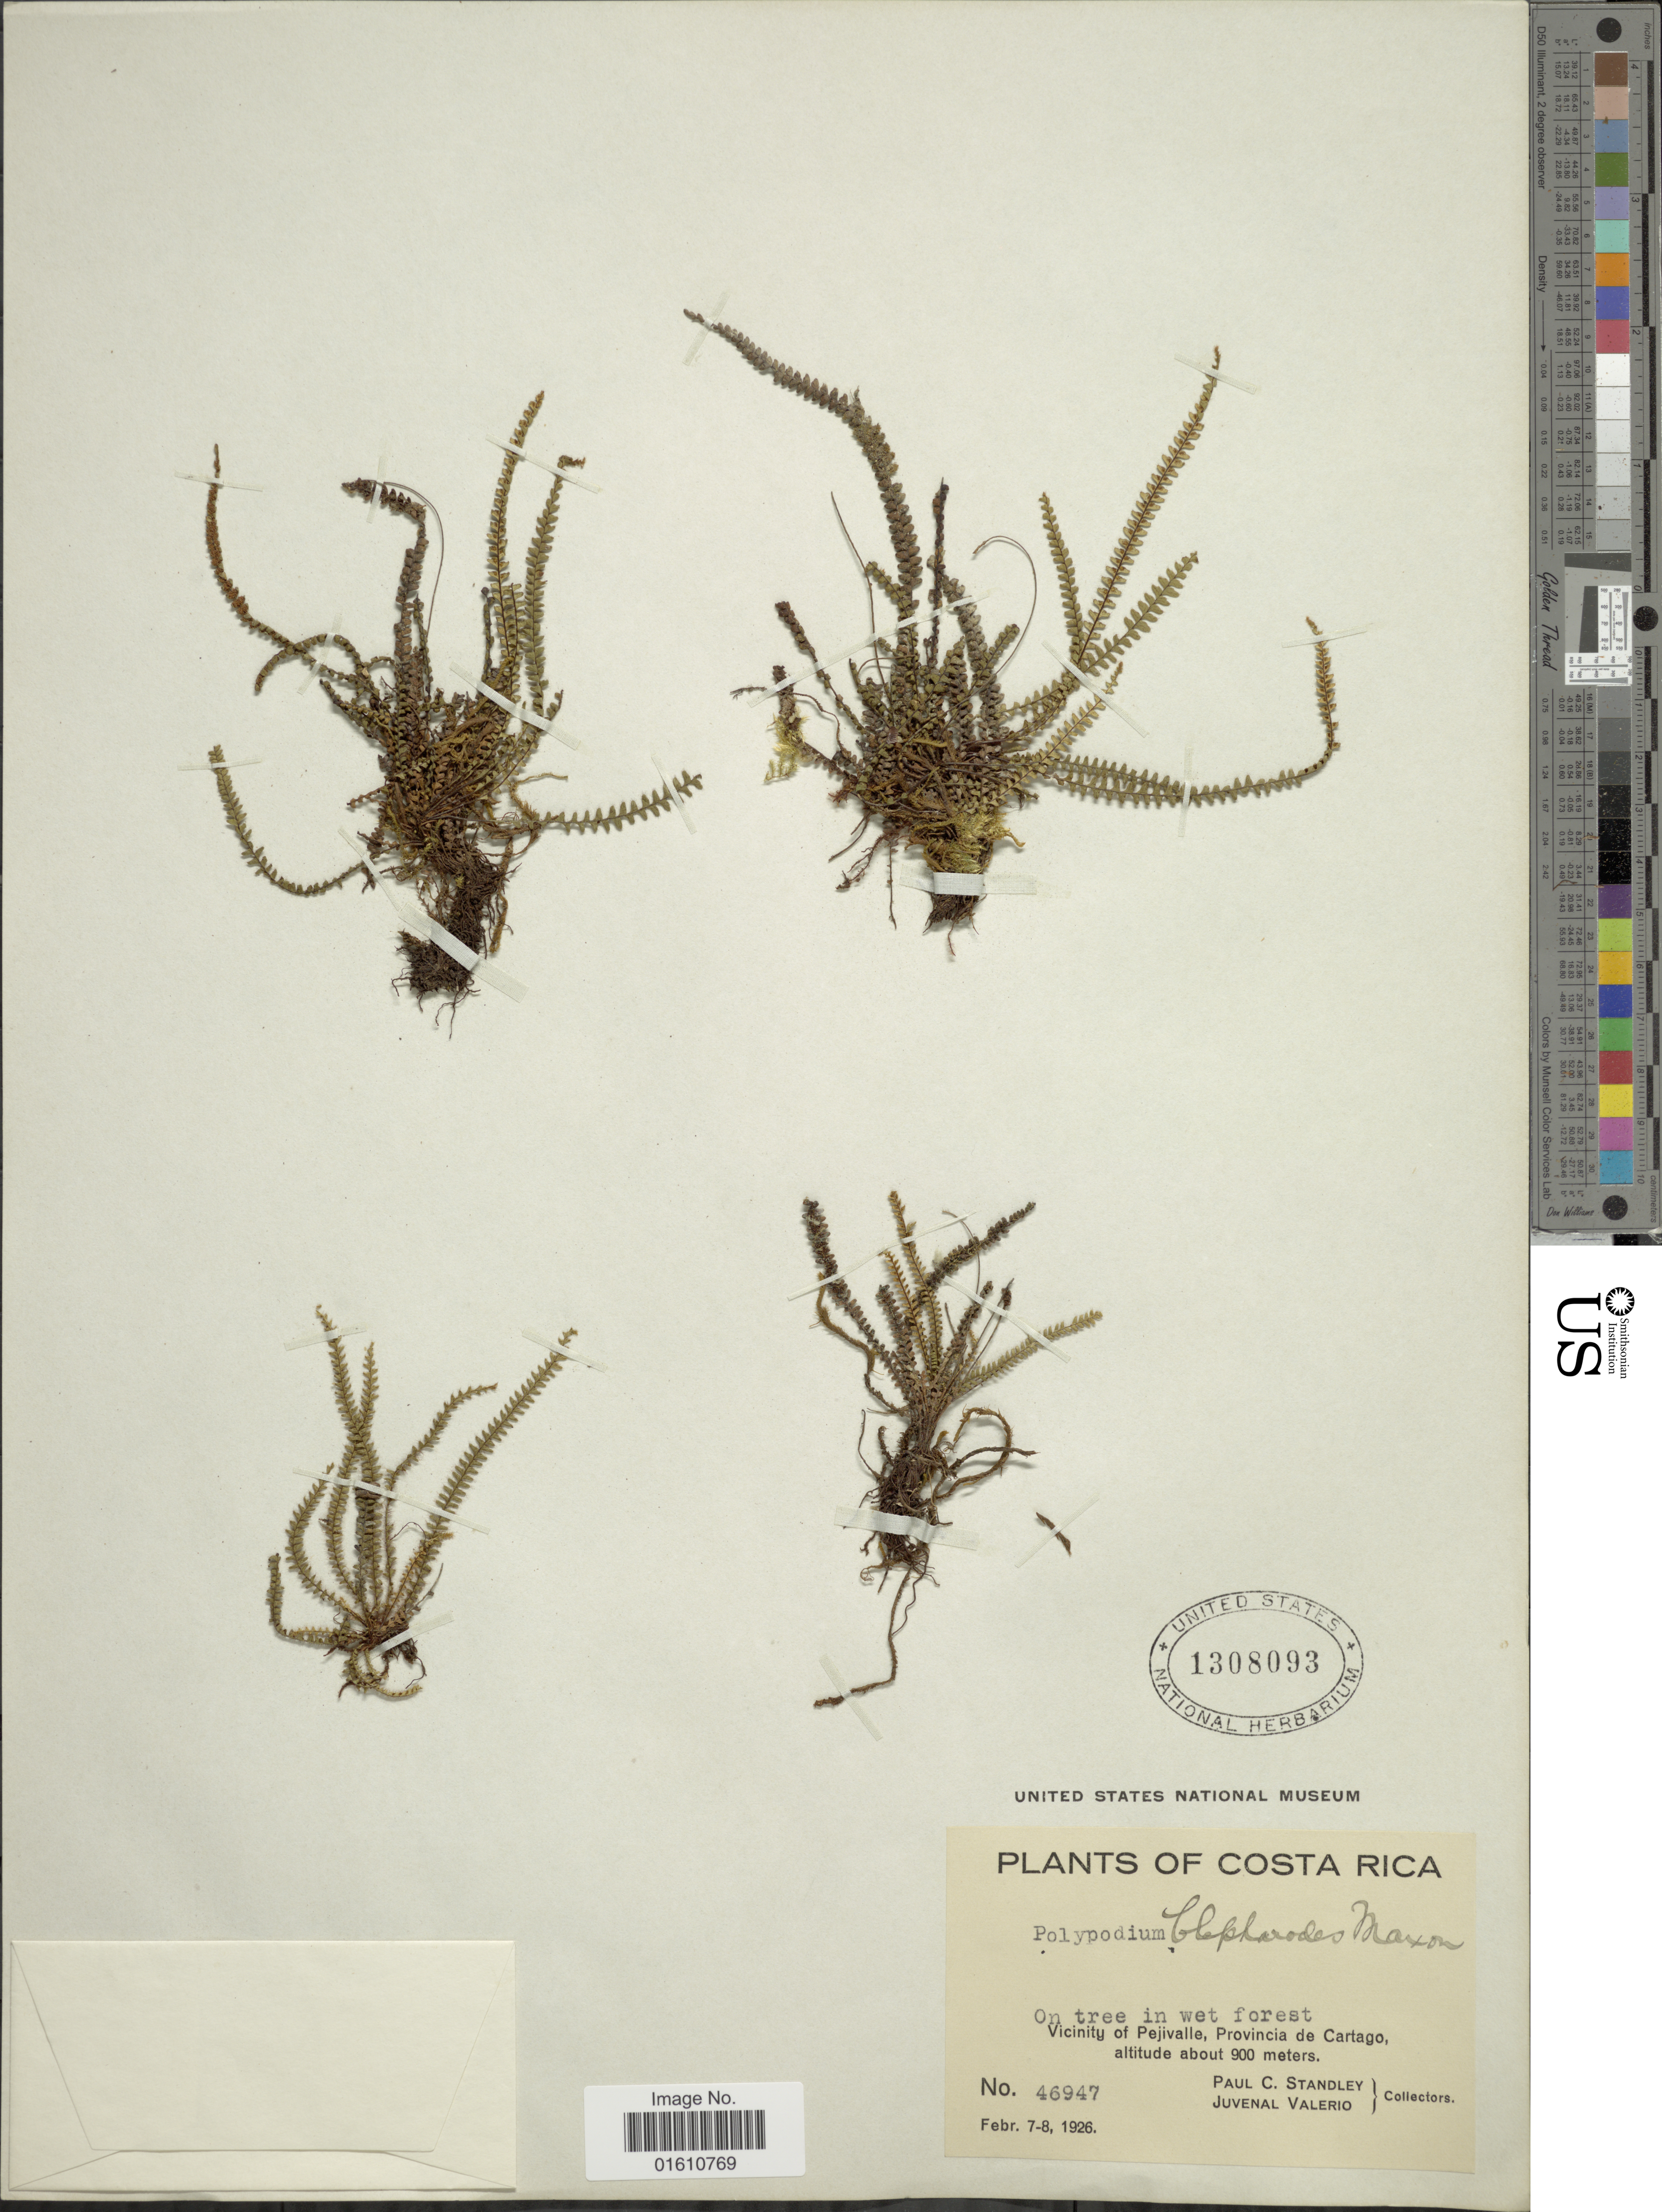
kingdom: Plantae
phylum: Tracheophyta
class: Polypodiopsida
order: Polypodiales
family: Polypodiaceae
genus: Moranopteris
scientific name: Moranopteris taenifolia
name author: (Jenman) R. Y. Hirai & J. Prado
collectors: P. C. Standley & J. Valerio R.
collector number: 46947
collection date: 1926-02-07/1926-02-08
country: Costa Rica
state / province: Cartago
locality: Vicinity of Pejivalle, Provincia de Cartago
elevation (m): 900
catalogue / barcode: US 1308093